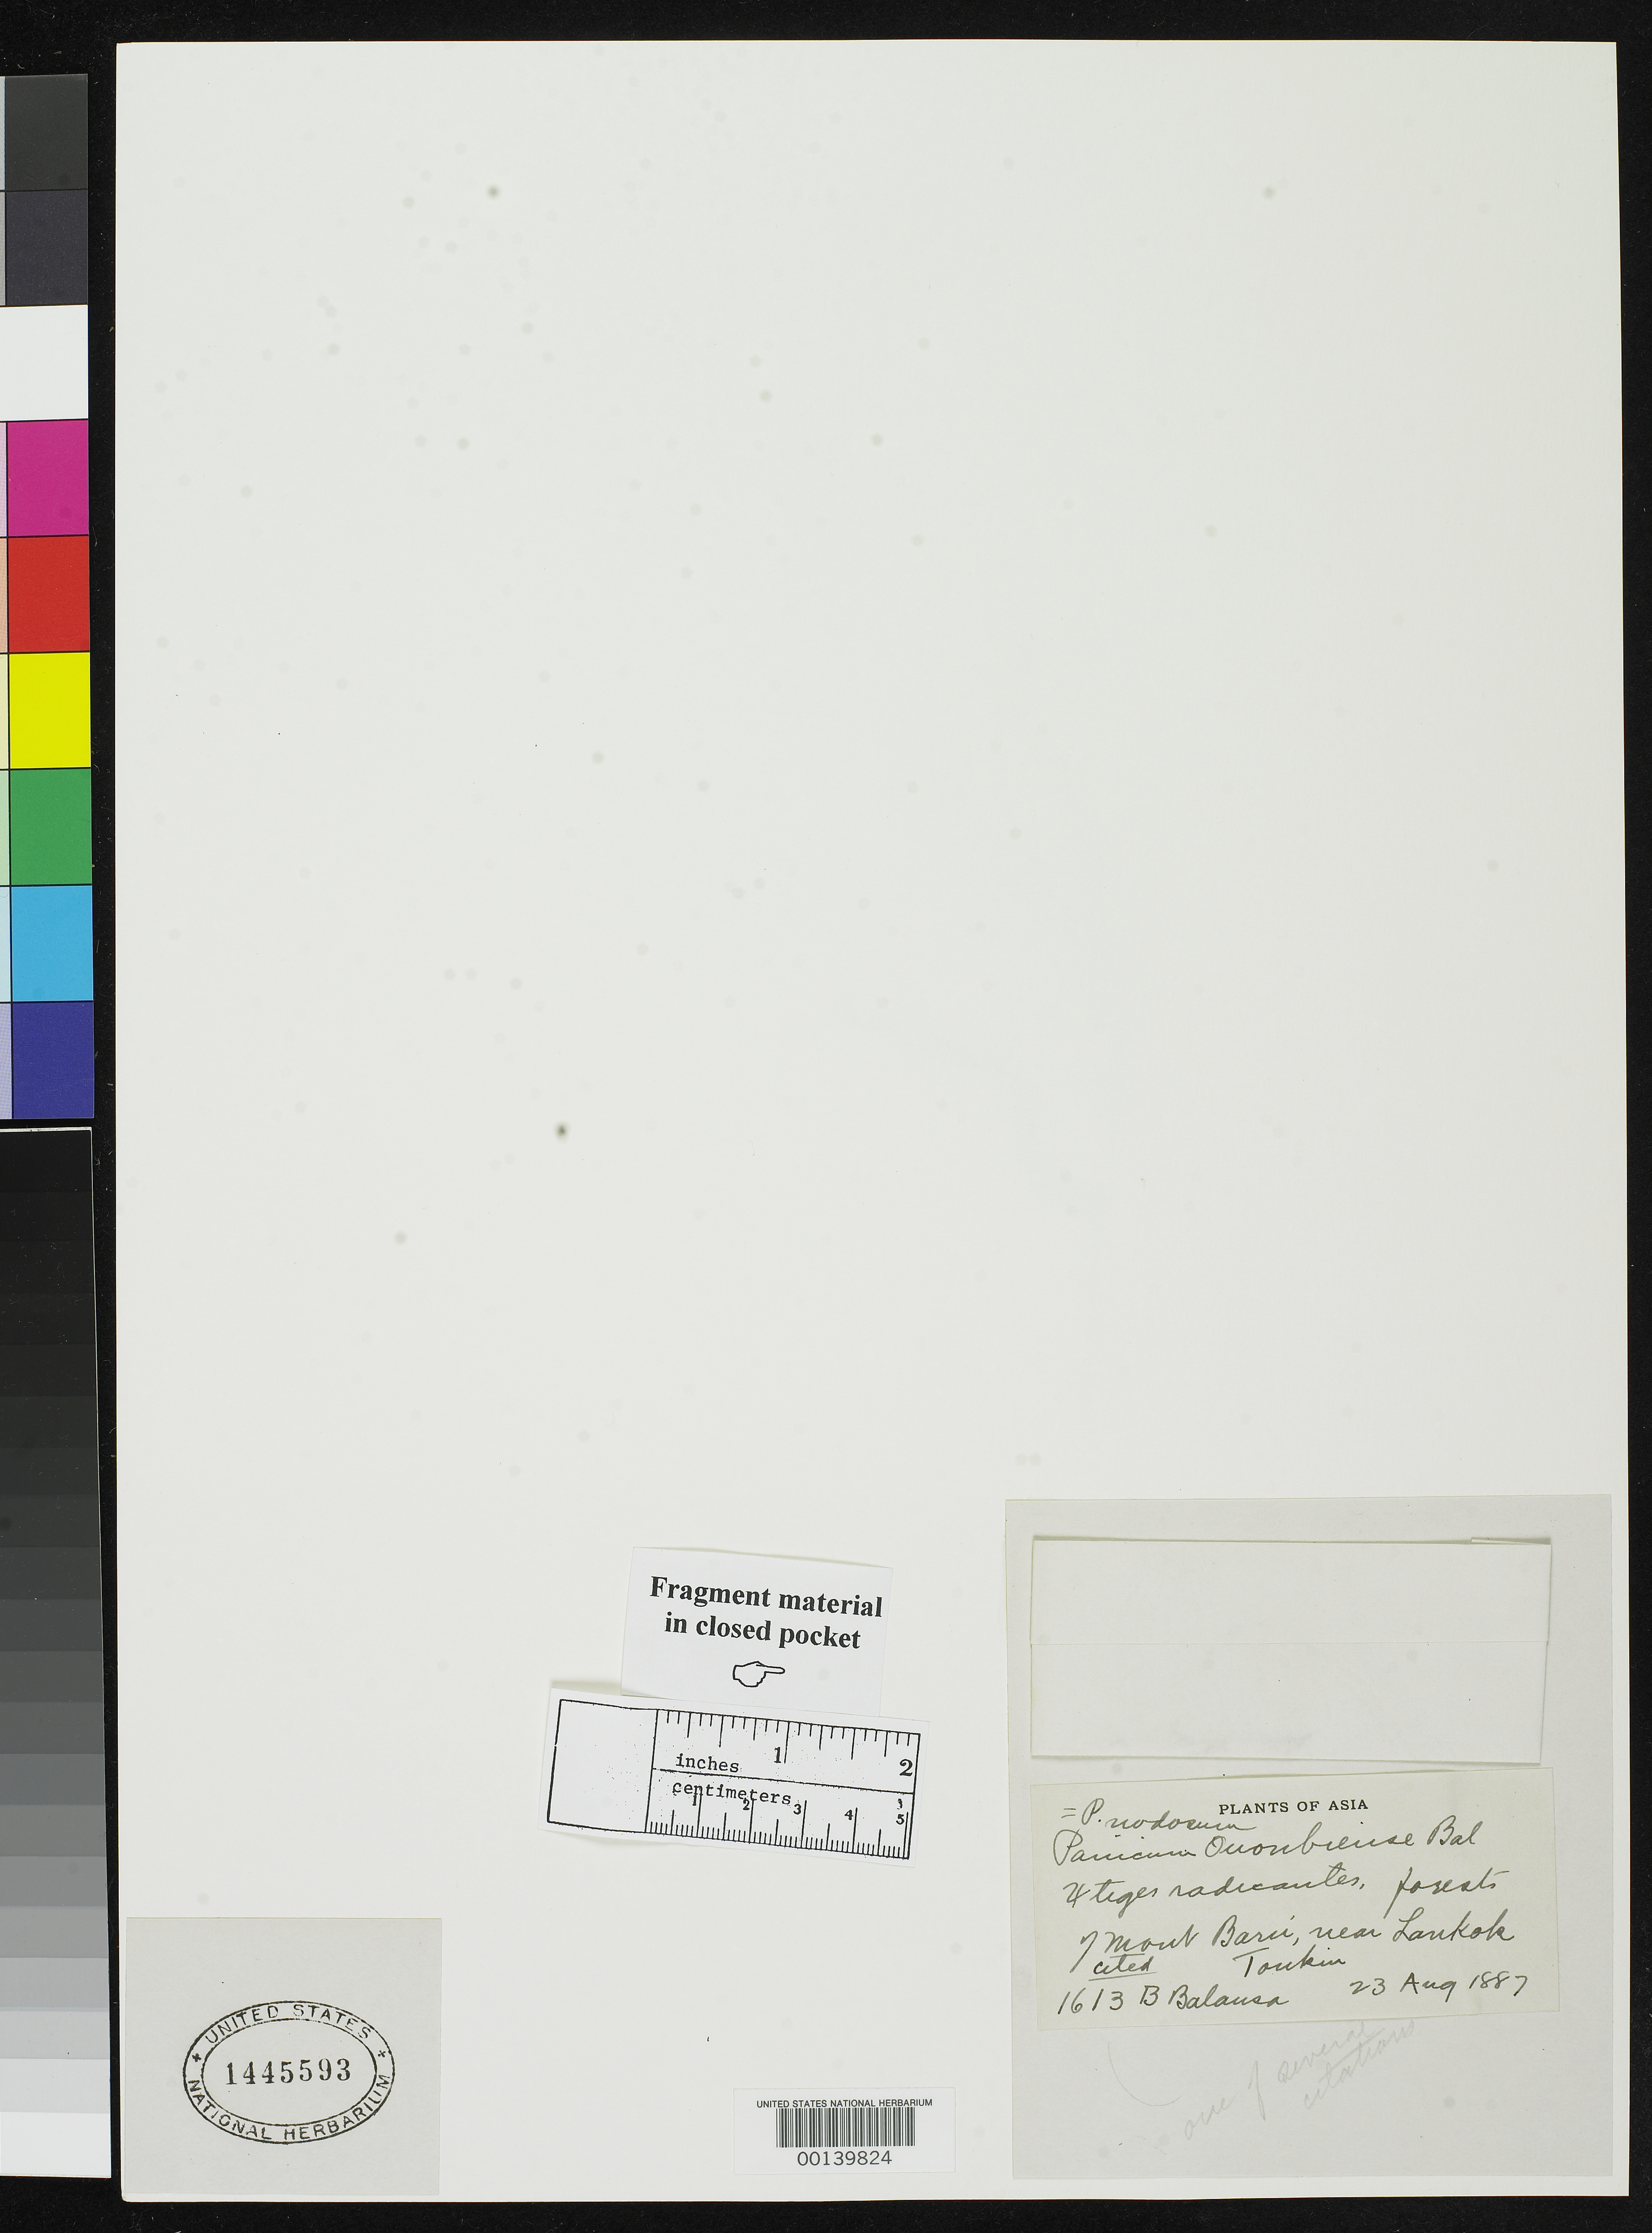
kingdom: Plantae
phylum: Tracheophyta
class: Liliopsida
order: Poales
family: Poaceae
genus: Panicum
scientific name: Panicum ovonbiense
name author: Balansa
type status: Type Fragment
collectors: B. Balansa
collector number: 1613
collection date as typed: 23 Aug 1887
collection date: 1887-08-23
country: Vietnam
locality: Mount Baru near Lankok.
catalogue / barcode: US 1445593